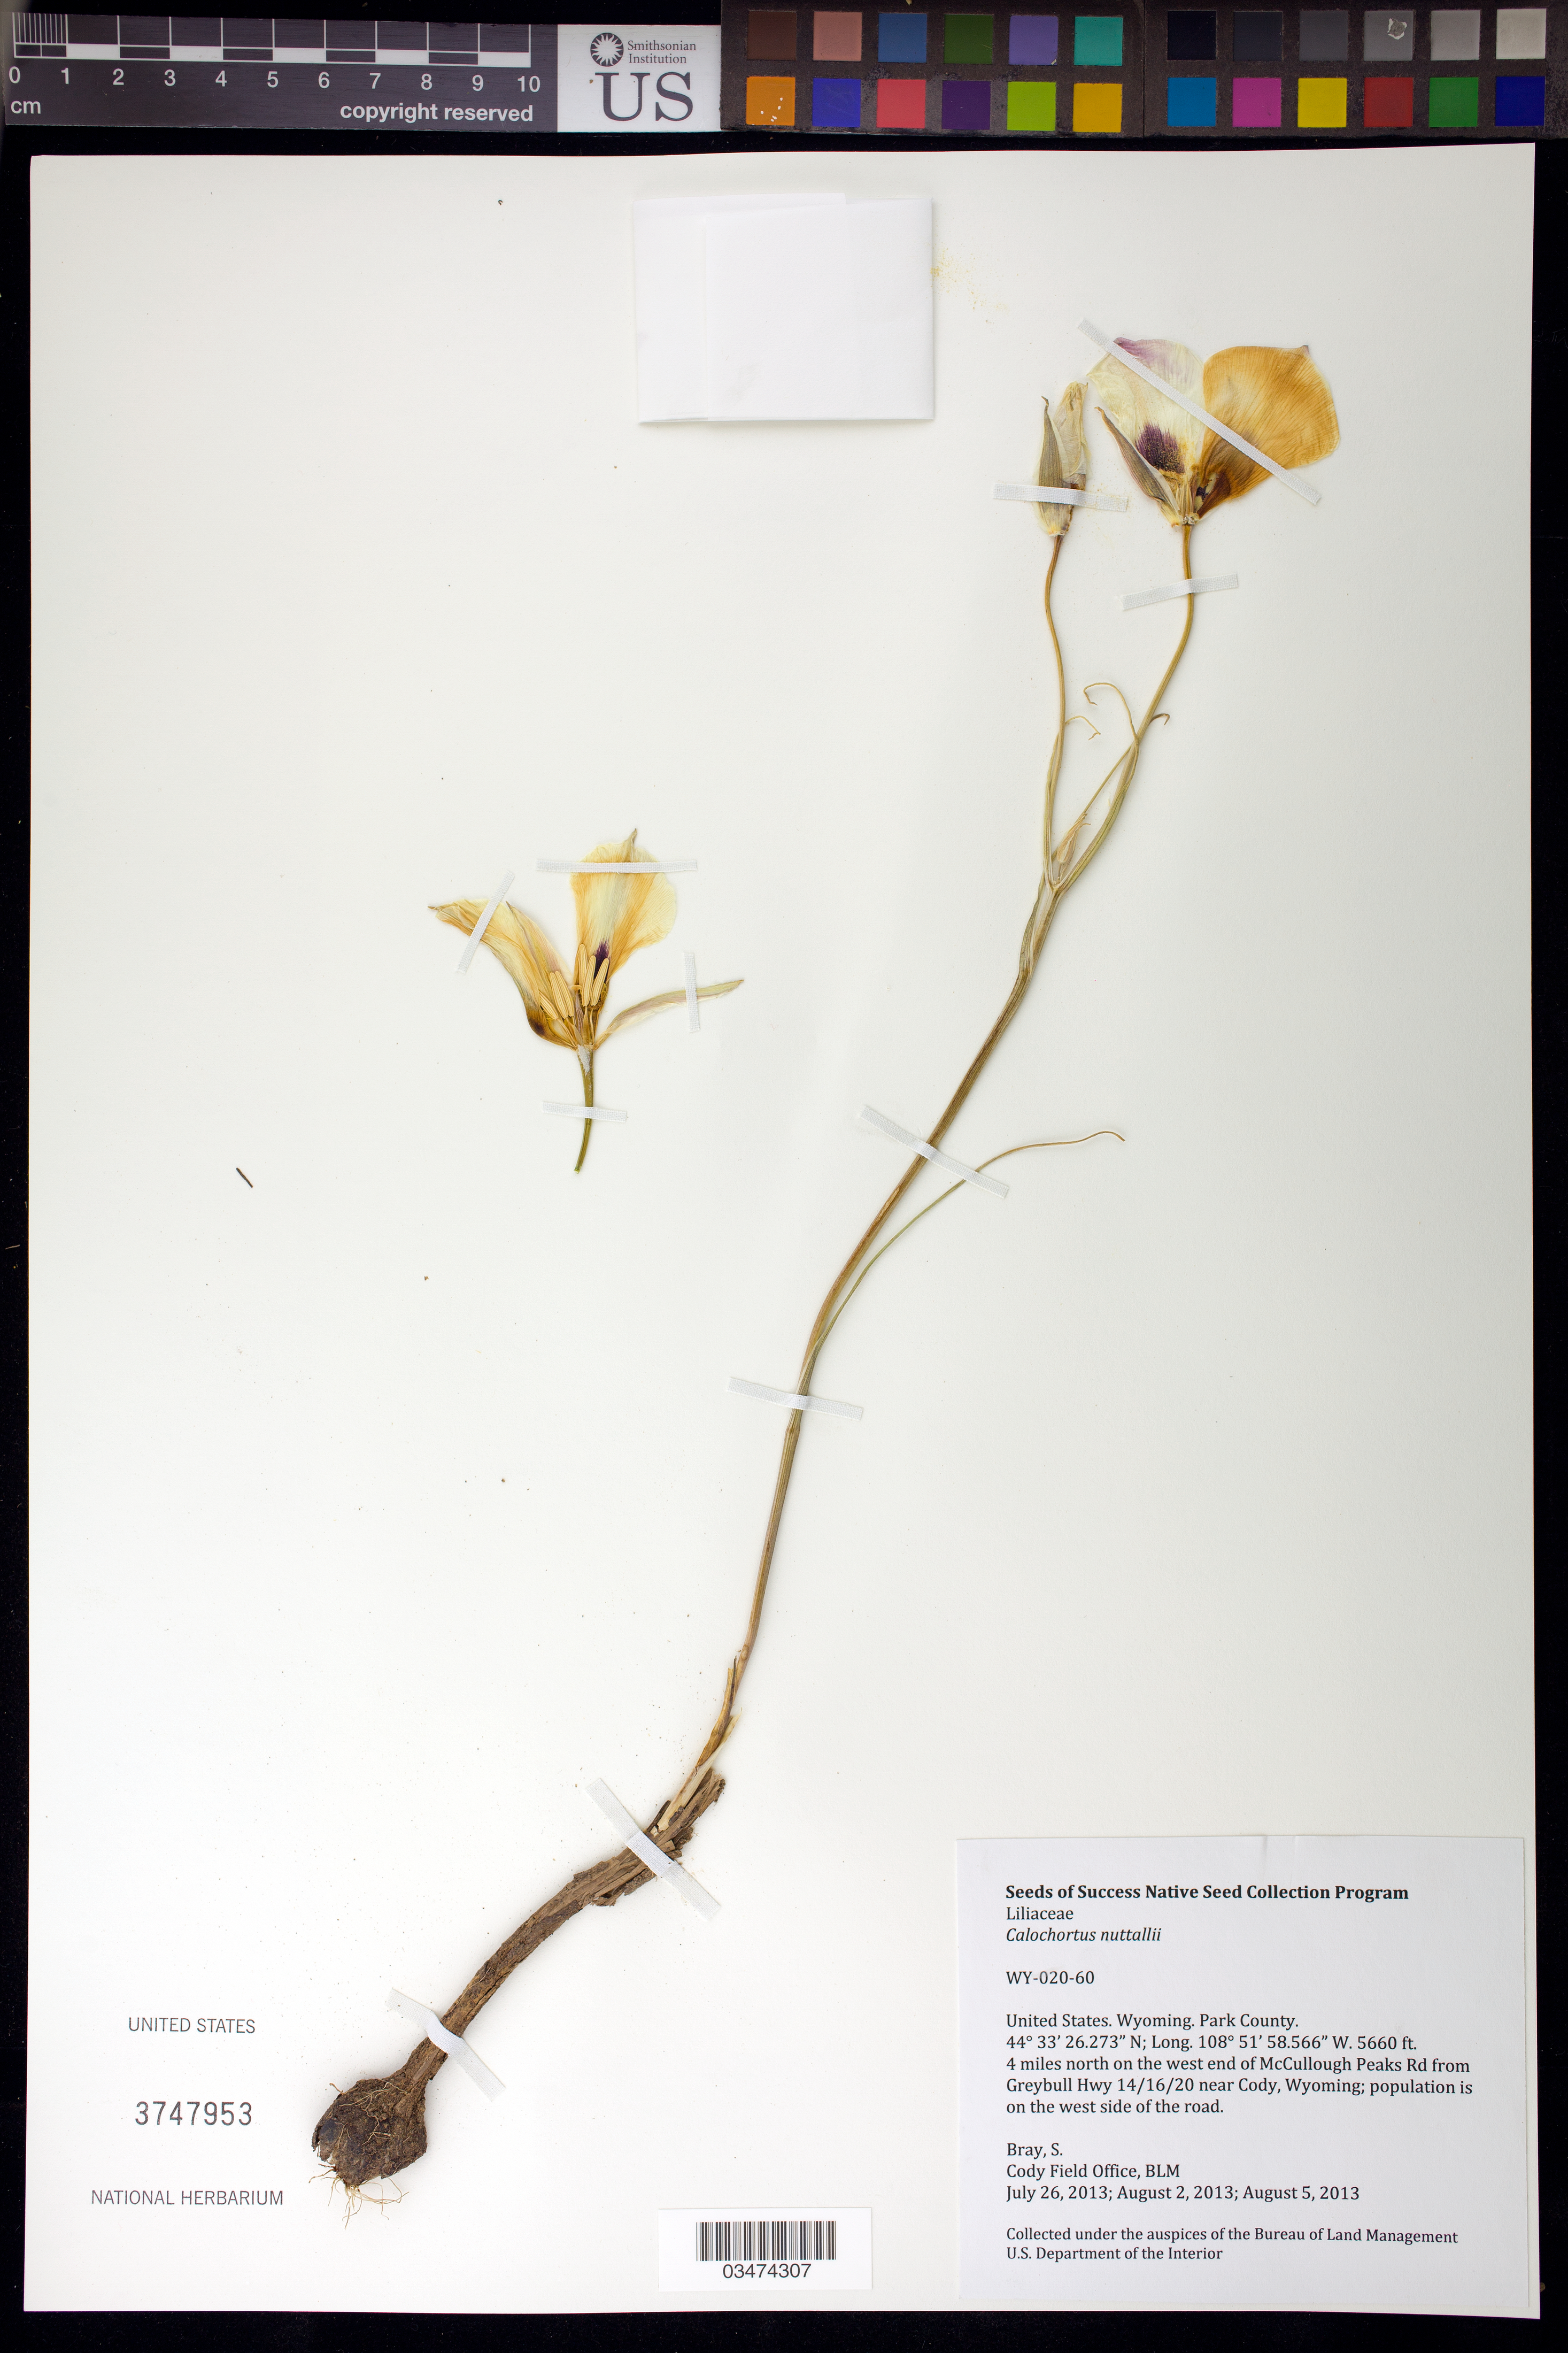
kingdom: Plantae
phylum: Tracheophyta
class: Liliopsida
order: Liliales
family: Liliaceae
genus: Calochortus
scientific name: Calochortus nuttallii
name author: Torr.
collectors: S. Bray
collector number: WY020-60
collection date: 2013-07-26/2013-08-05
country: United States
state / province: Wyoming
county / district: Park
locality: Near Cody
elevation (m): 1725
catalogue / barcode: US 3747953